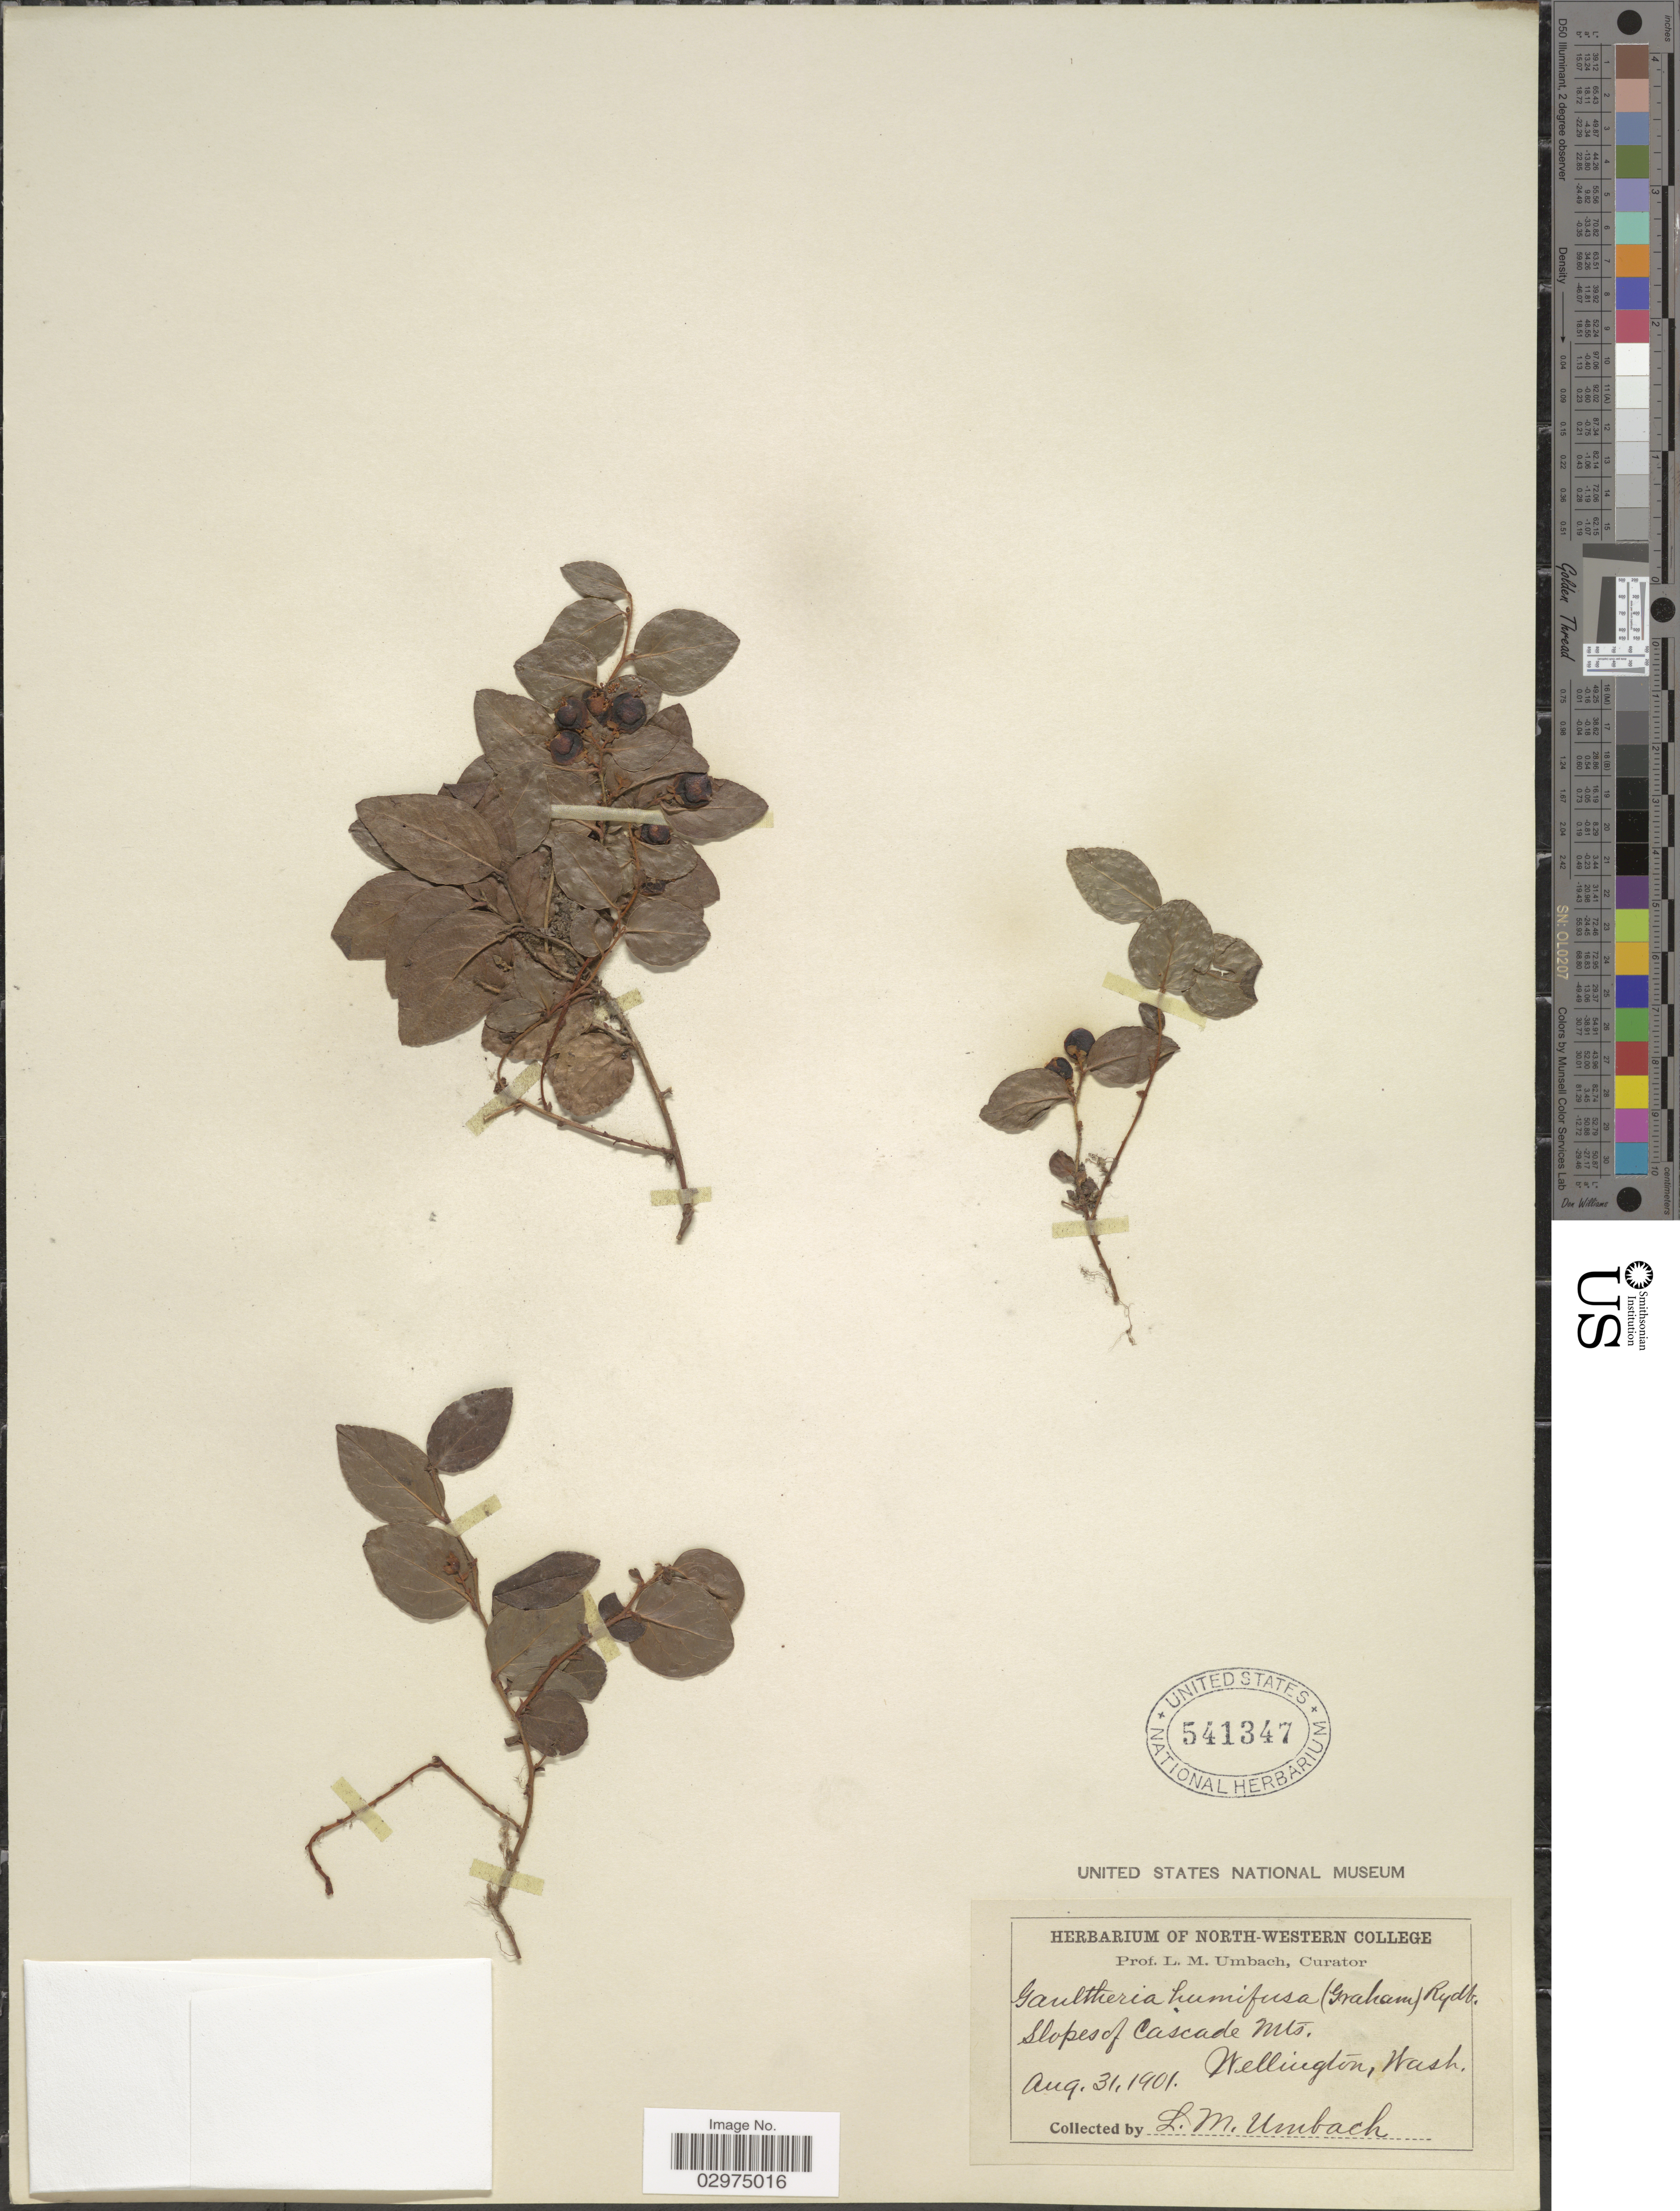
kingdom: Plantae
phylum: Tracheophyta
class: Magnoliopsida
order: Ericales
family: Ericaceae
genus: Gaultheria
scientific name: Gaultheria humifusa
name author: (Graham) Rydb.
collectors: L. M. Umbach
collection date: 1901-08-31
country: United States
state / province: Washington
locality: Slopes of Cascade Mts. Wellington.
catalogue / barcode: US 541347